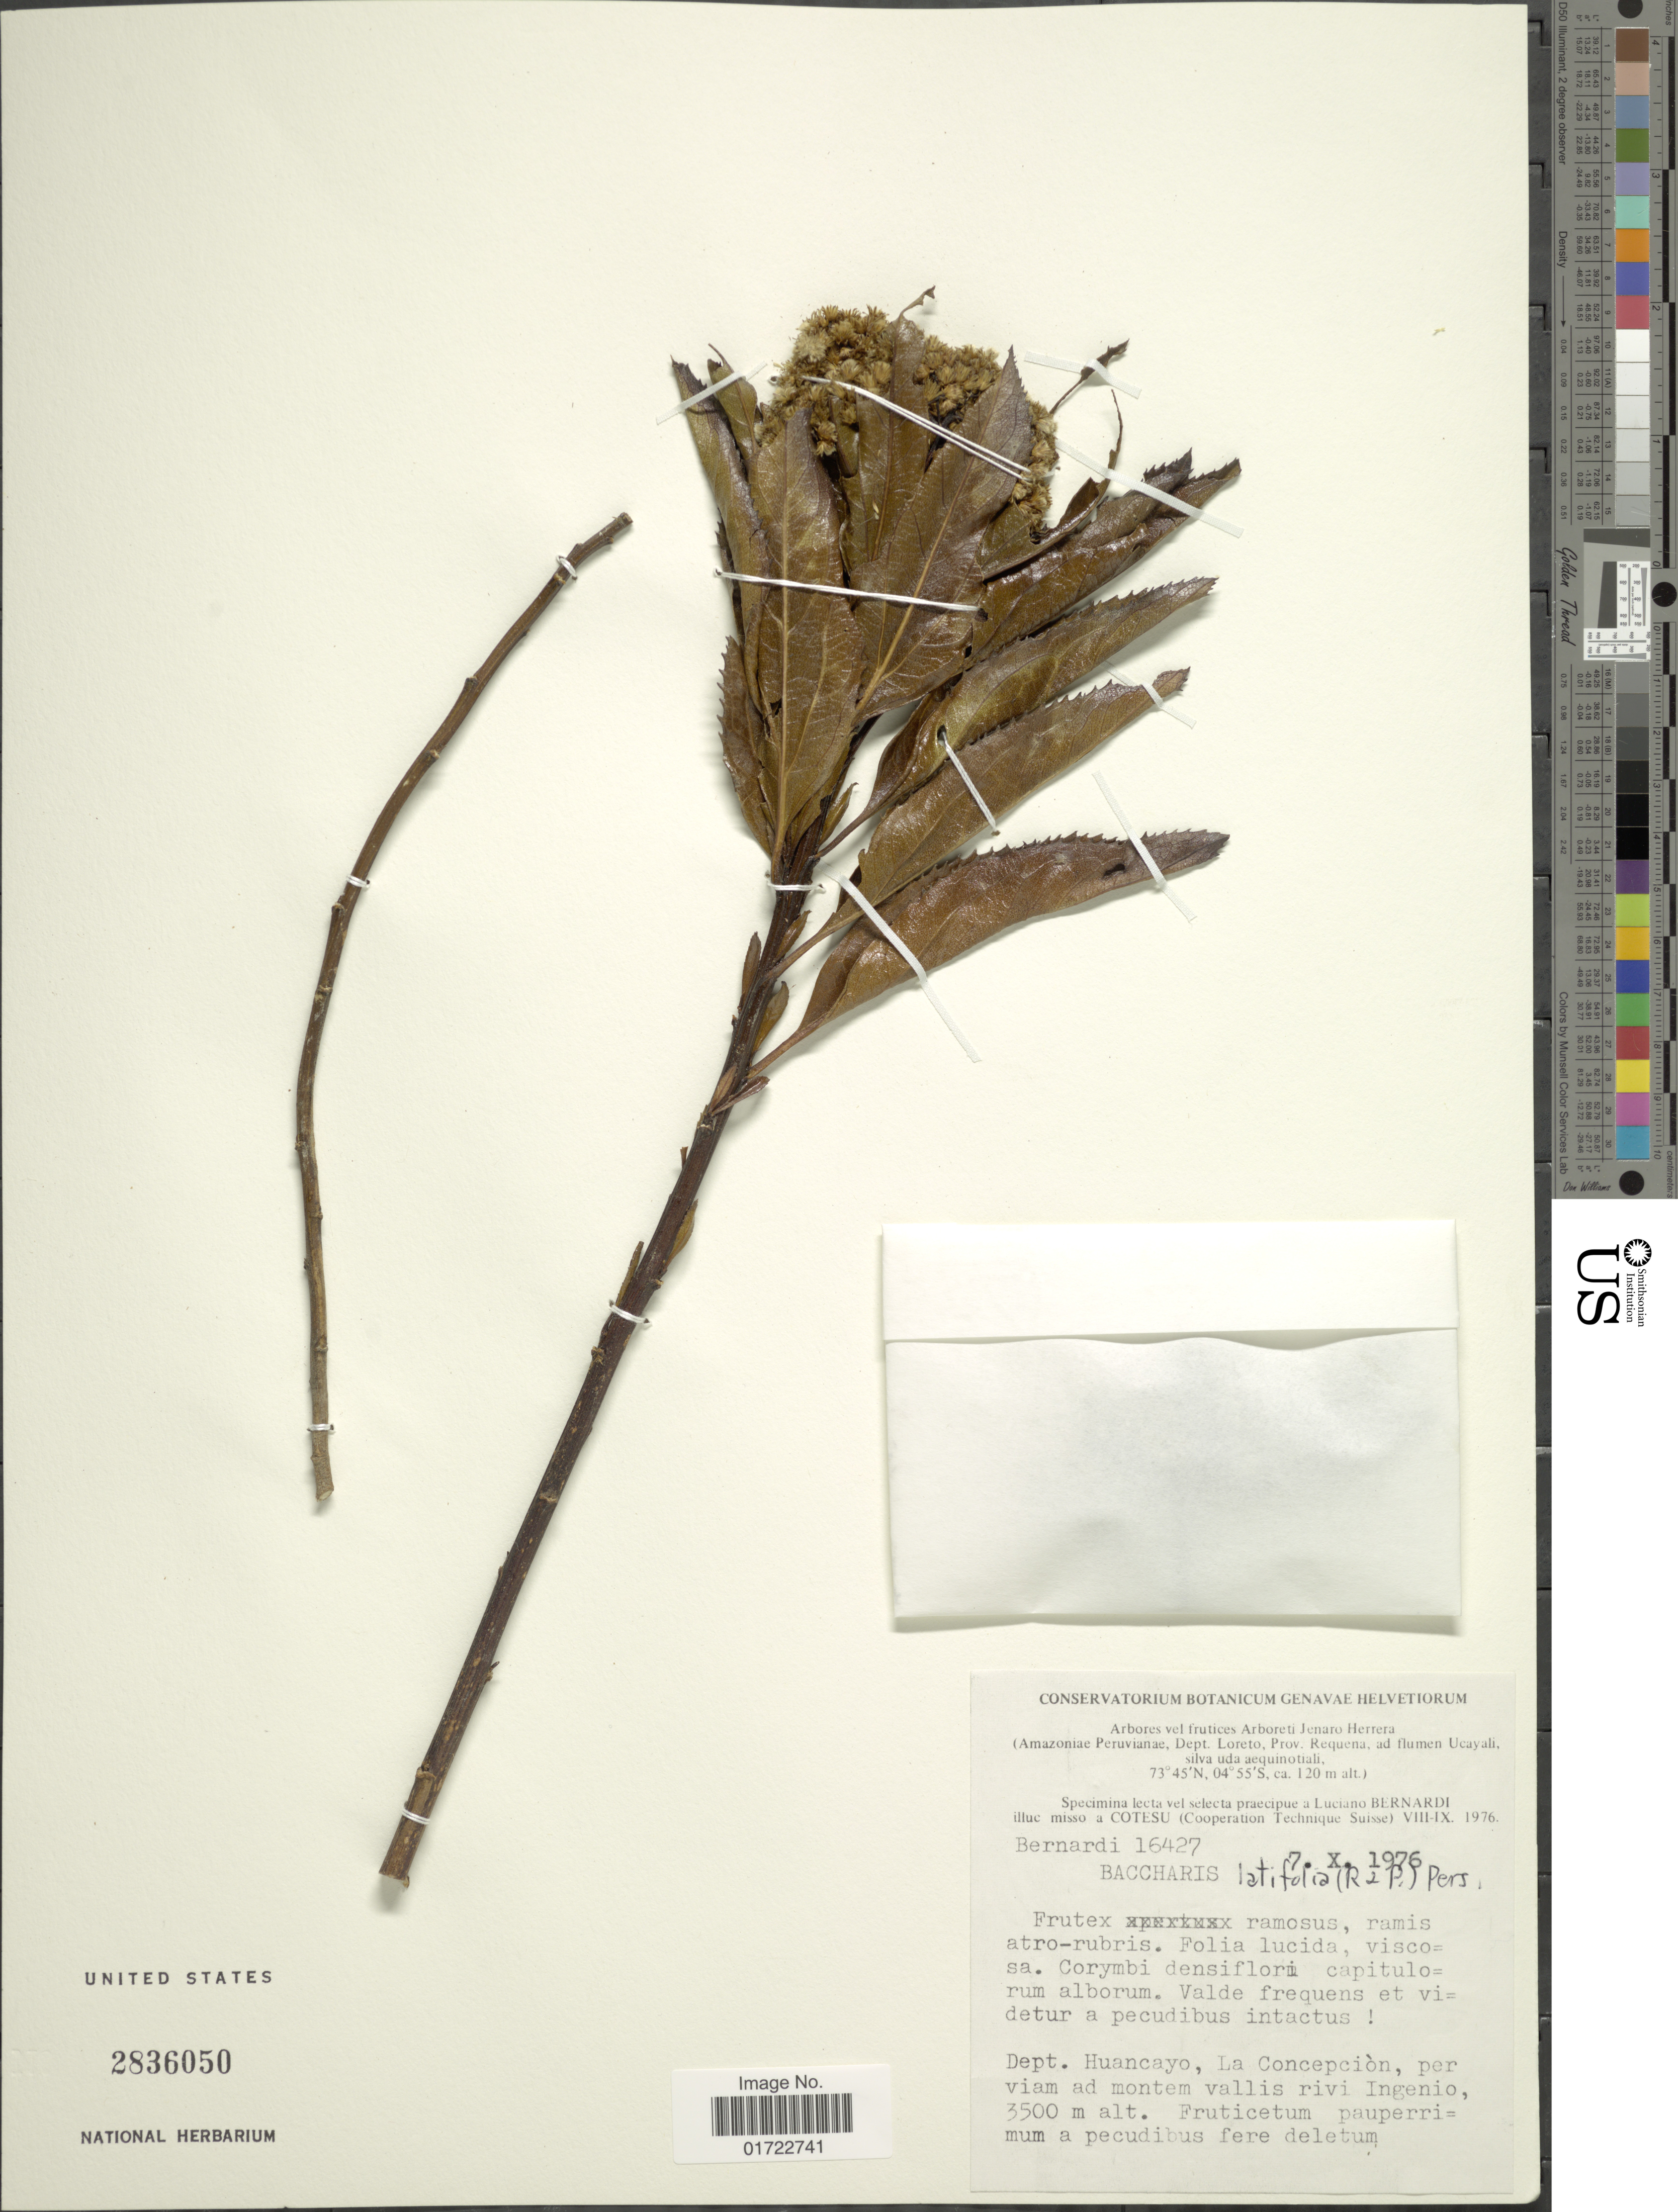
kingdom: Plantae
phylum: Tracheophyta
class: Magnoliopsida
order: Asterales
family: Asteraceae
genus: Baccharis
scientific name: Baccharis latifolia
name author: (Ruiz & Pav.) Pers.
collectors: Bernardi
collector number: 16427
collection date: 1976-10-07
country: Peru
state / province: Huánuco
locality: Dept. Huancayo, La Concepción, per viam ad montem vallis rivi Ingenio.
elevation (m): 3500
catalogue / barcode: US 2836050